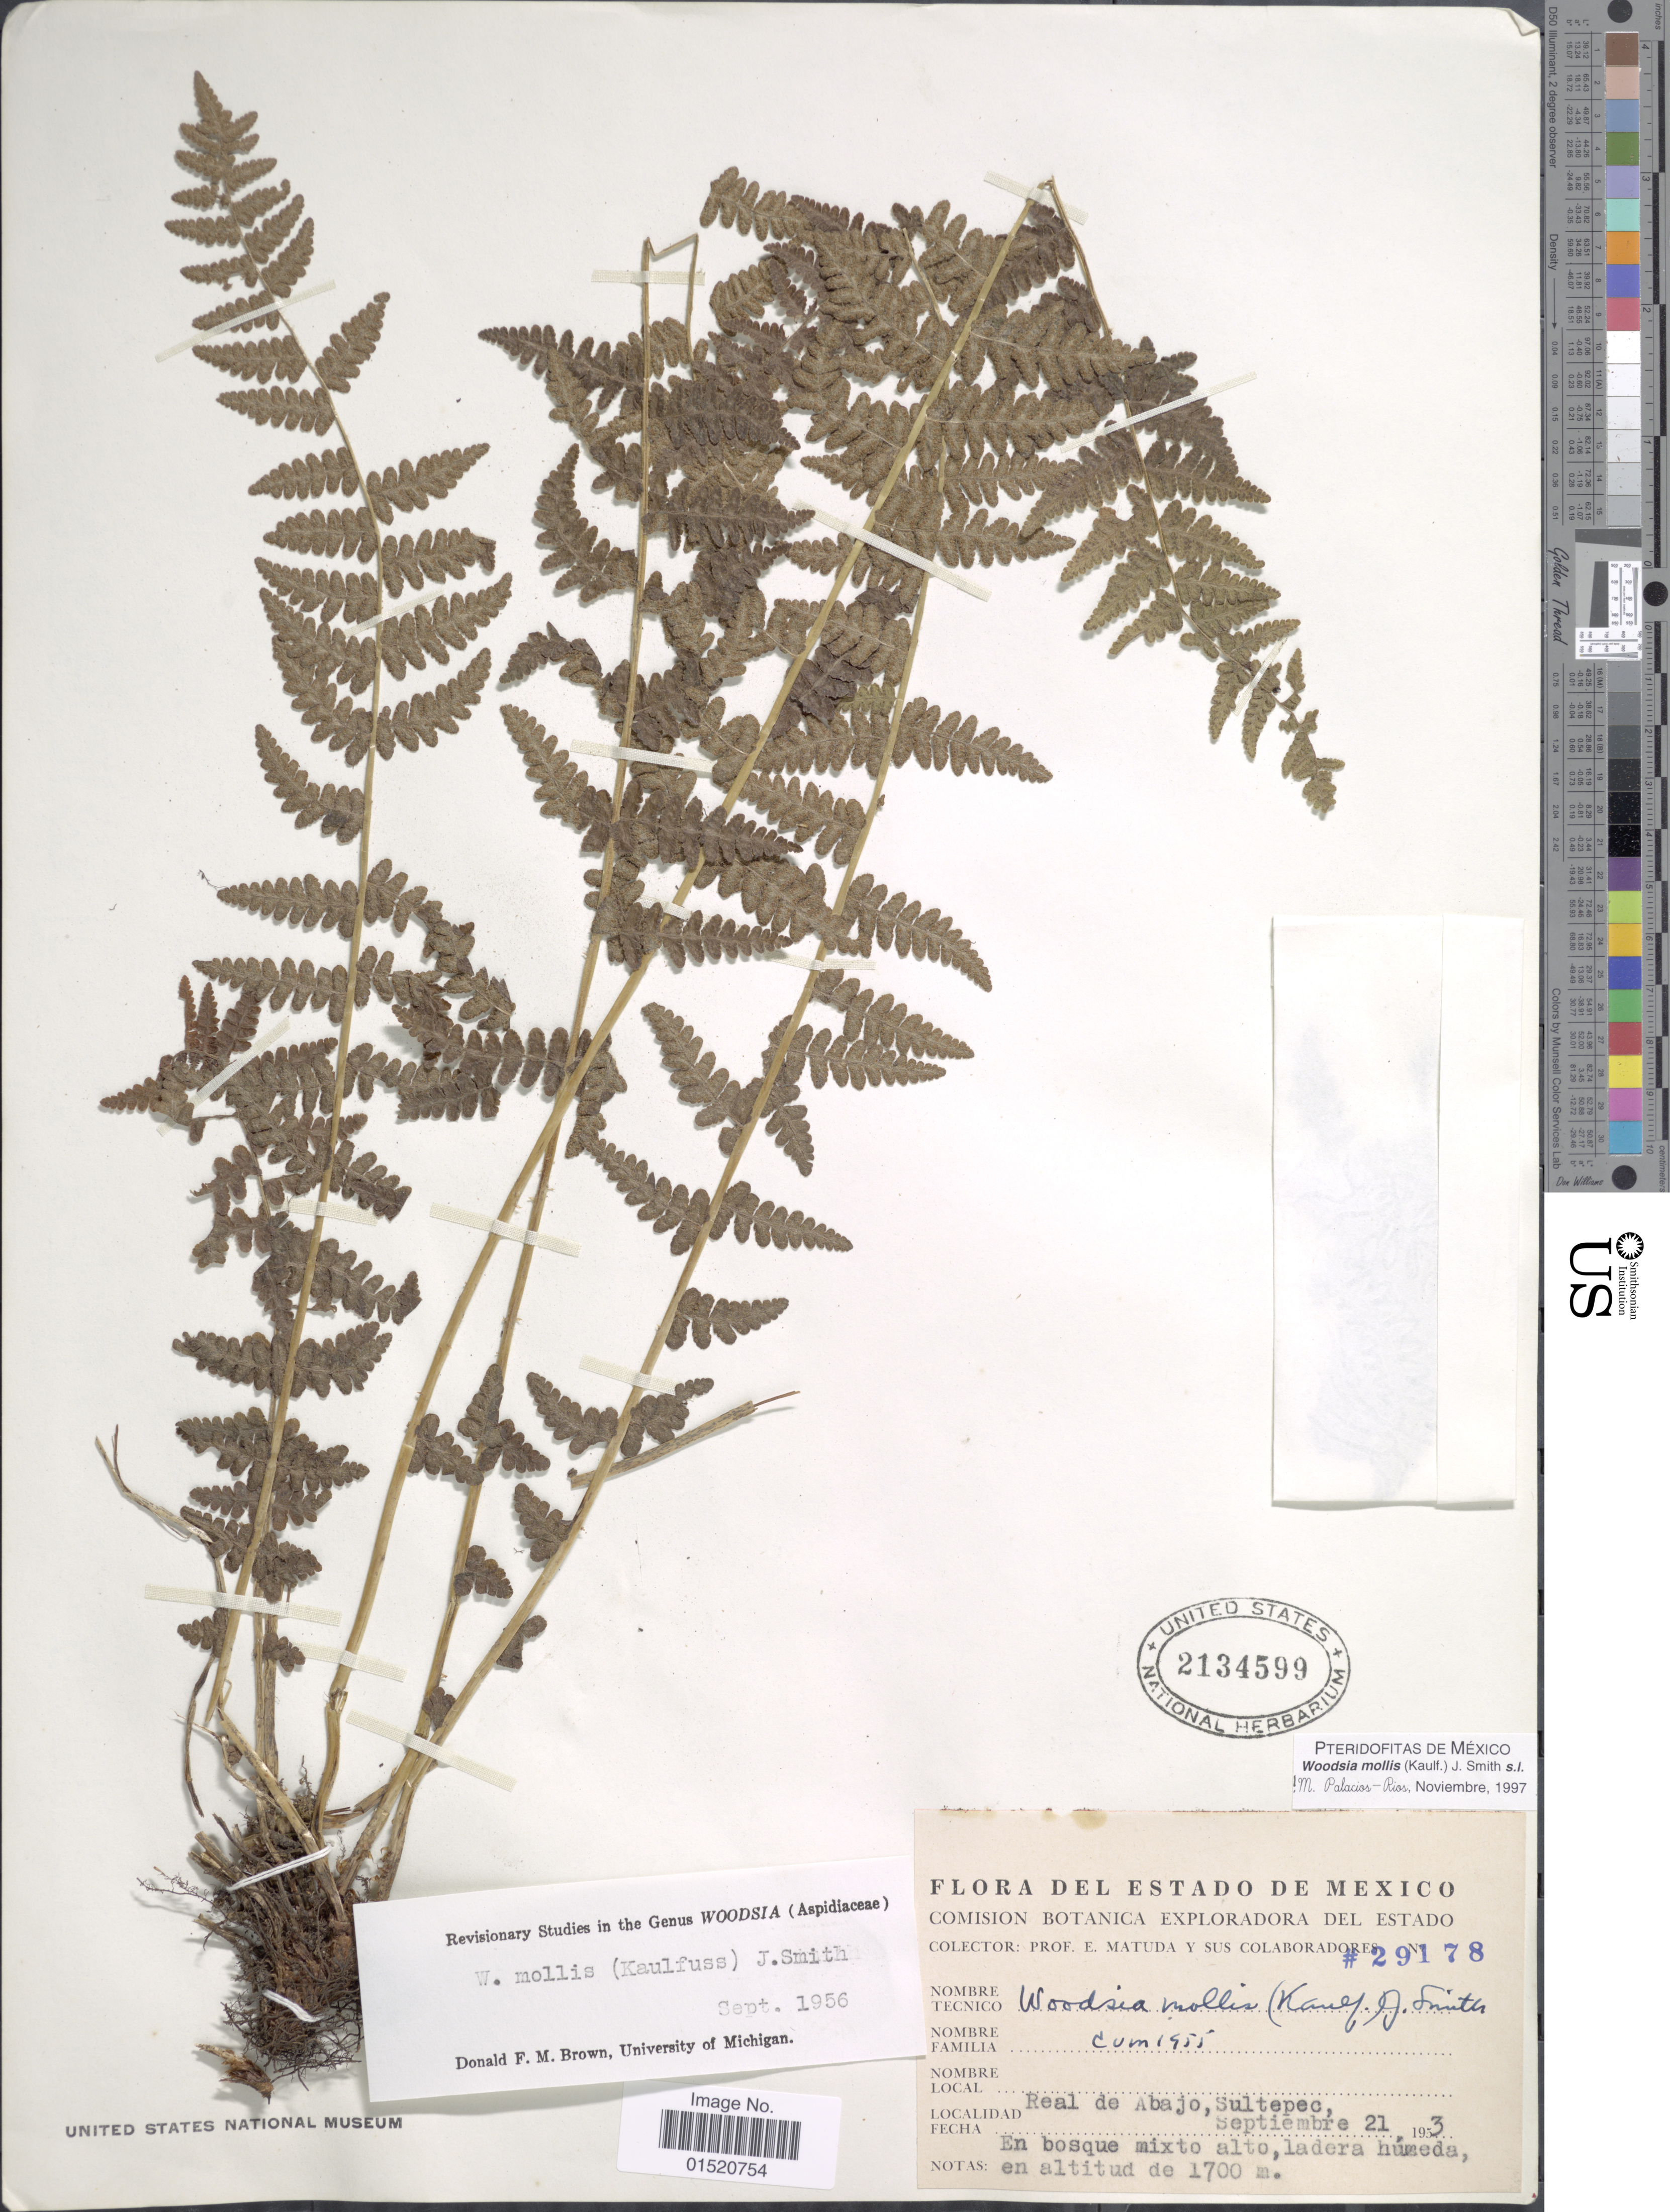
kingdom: Plantae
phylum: Tracheophyta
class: Polypodiopsida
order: Polypodiales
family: Woodsiaceae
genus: Woodsia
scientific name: Woodsia mollis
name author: (Kaulf.) J. Sm.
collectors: E. Matuda & Sus Colaboradores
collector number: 29178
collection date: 1953-09-21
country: Mexico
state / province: México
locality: Real de Abajo, Sultepec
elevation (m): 1700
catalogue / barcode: US 2134599